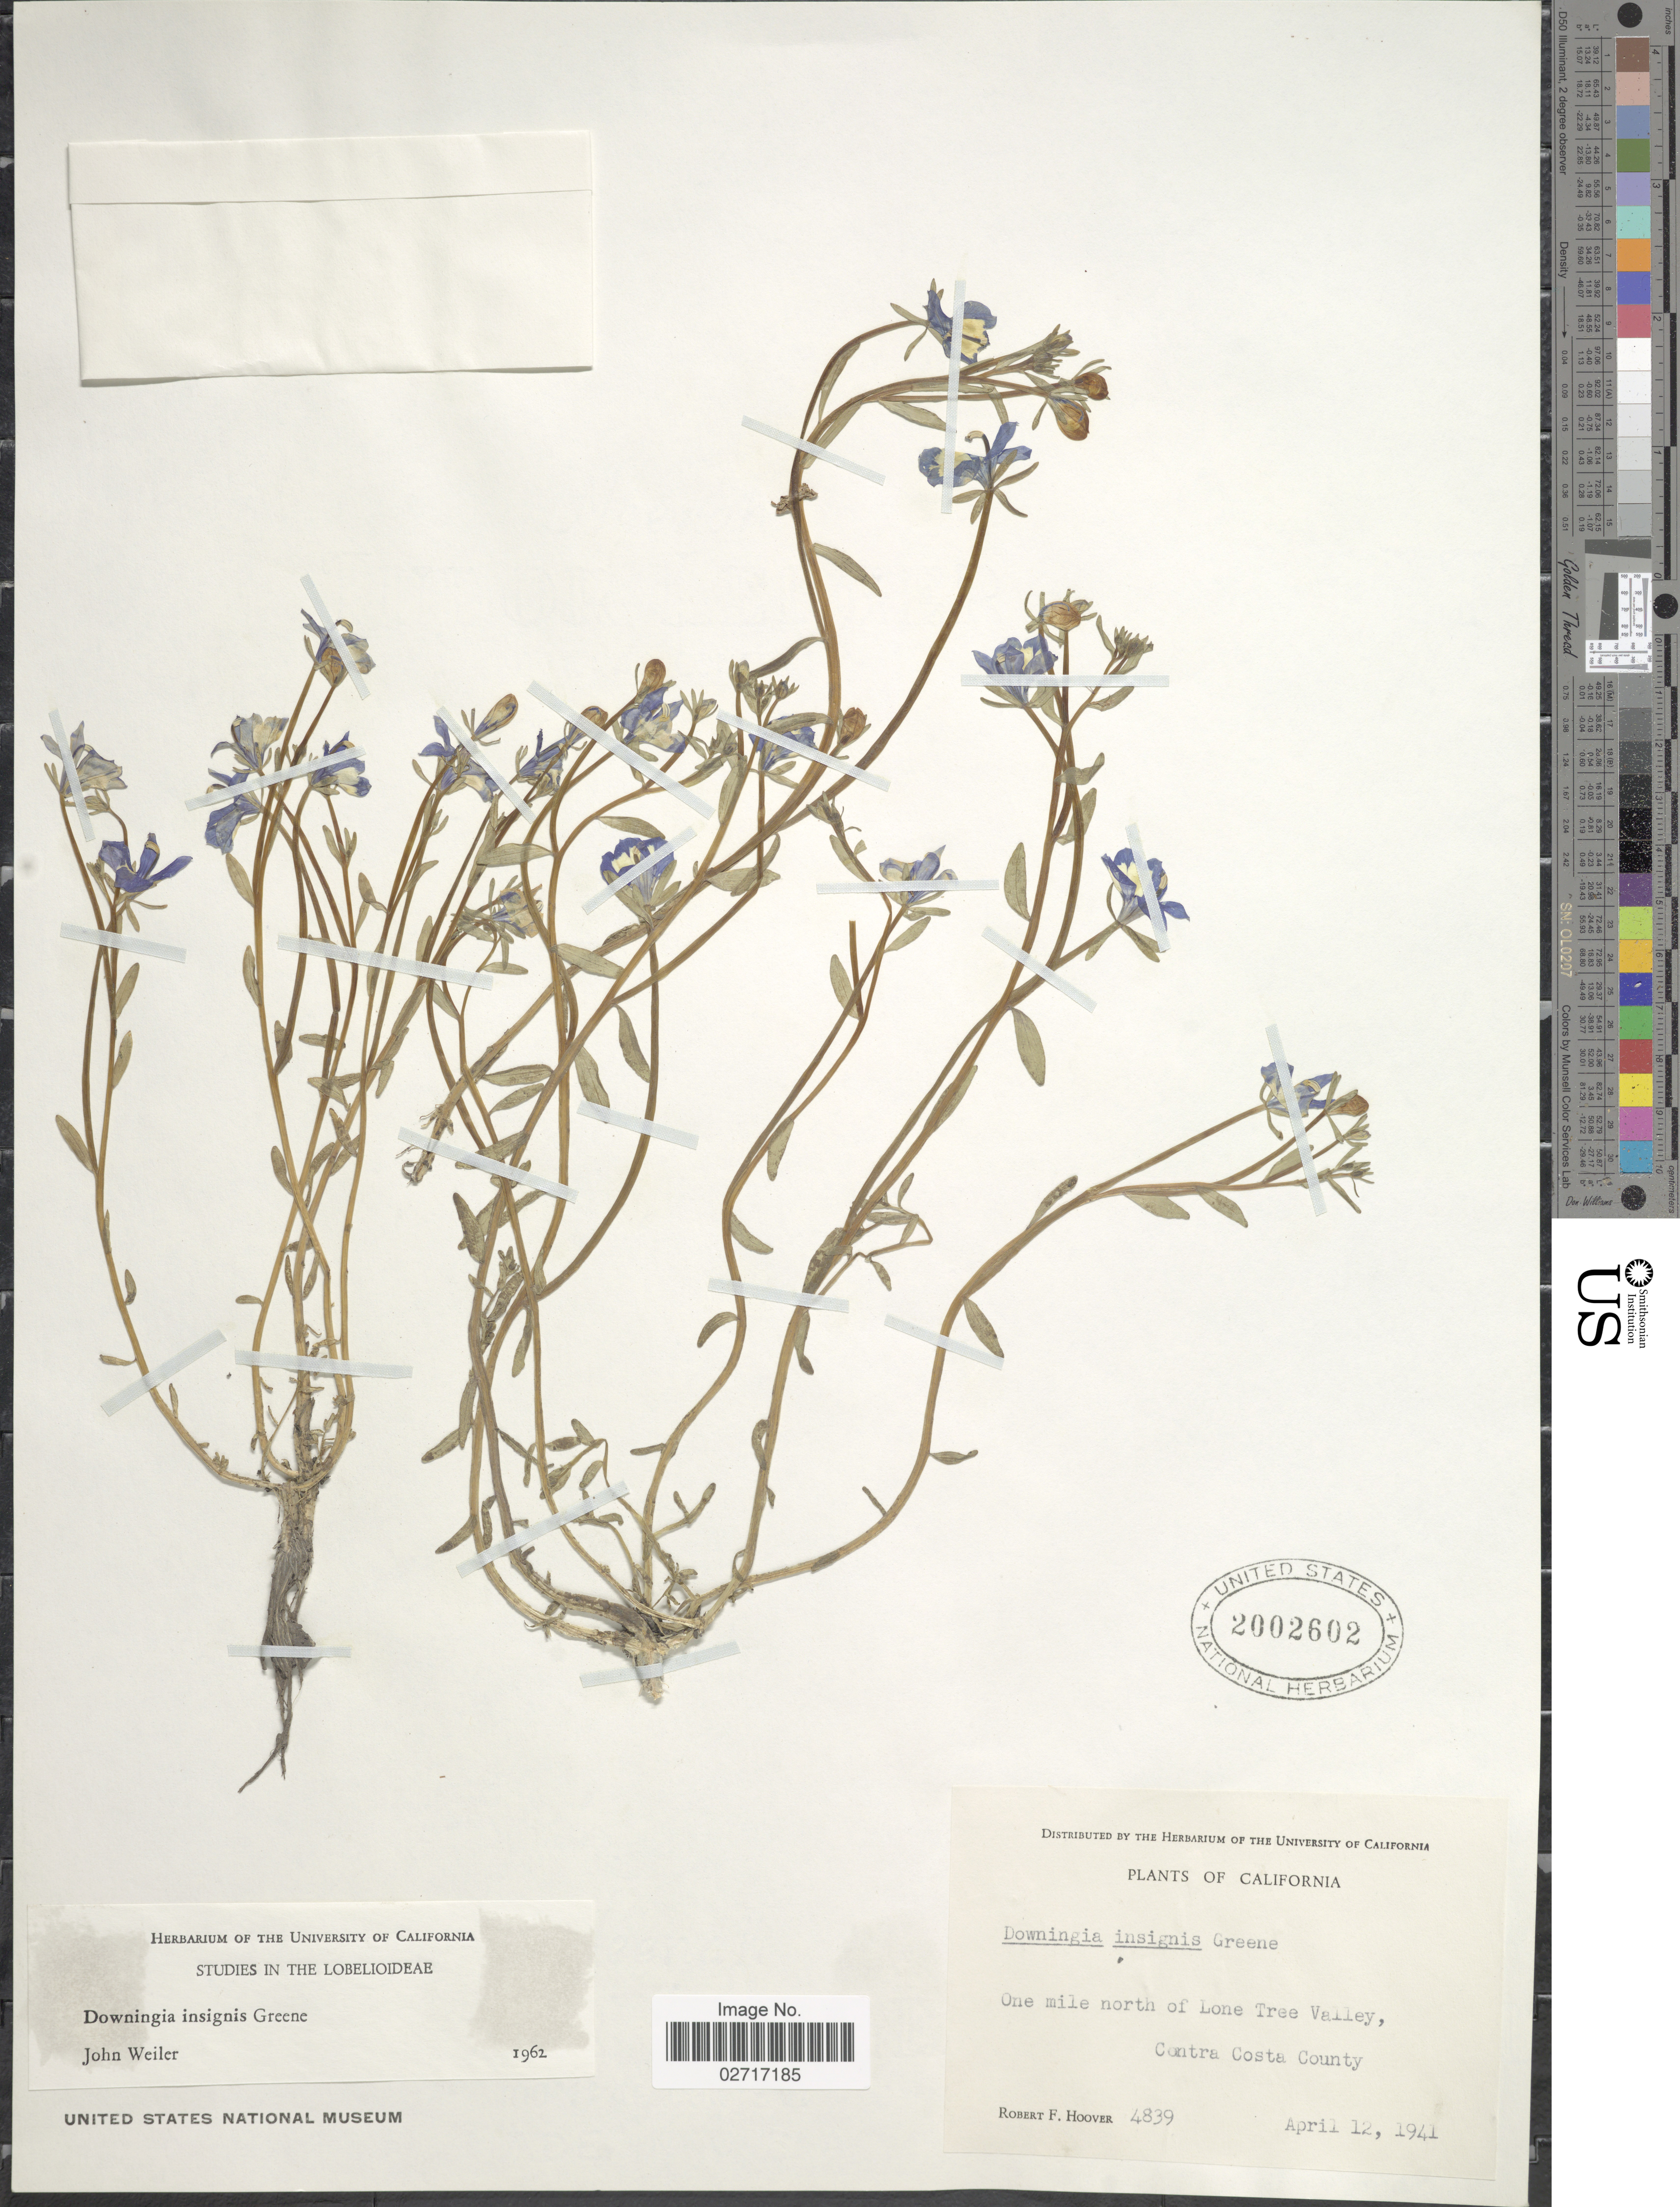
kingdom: Plantae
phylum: Tracheophyta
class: Magnoliopsida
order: Asterales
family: Campanulaceae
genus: Downingia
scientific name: Downingia insignis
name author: Greene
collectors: R. F. Hoover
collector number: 4839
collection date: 1941-04-12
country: United States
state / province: California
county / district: Contra Costa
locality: One mile north of Lone Tree Valley, Contra Costa County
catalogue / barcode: US 2002602